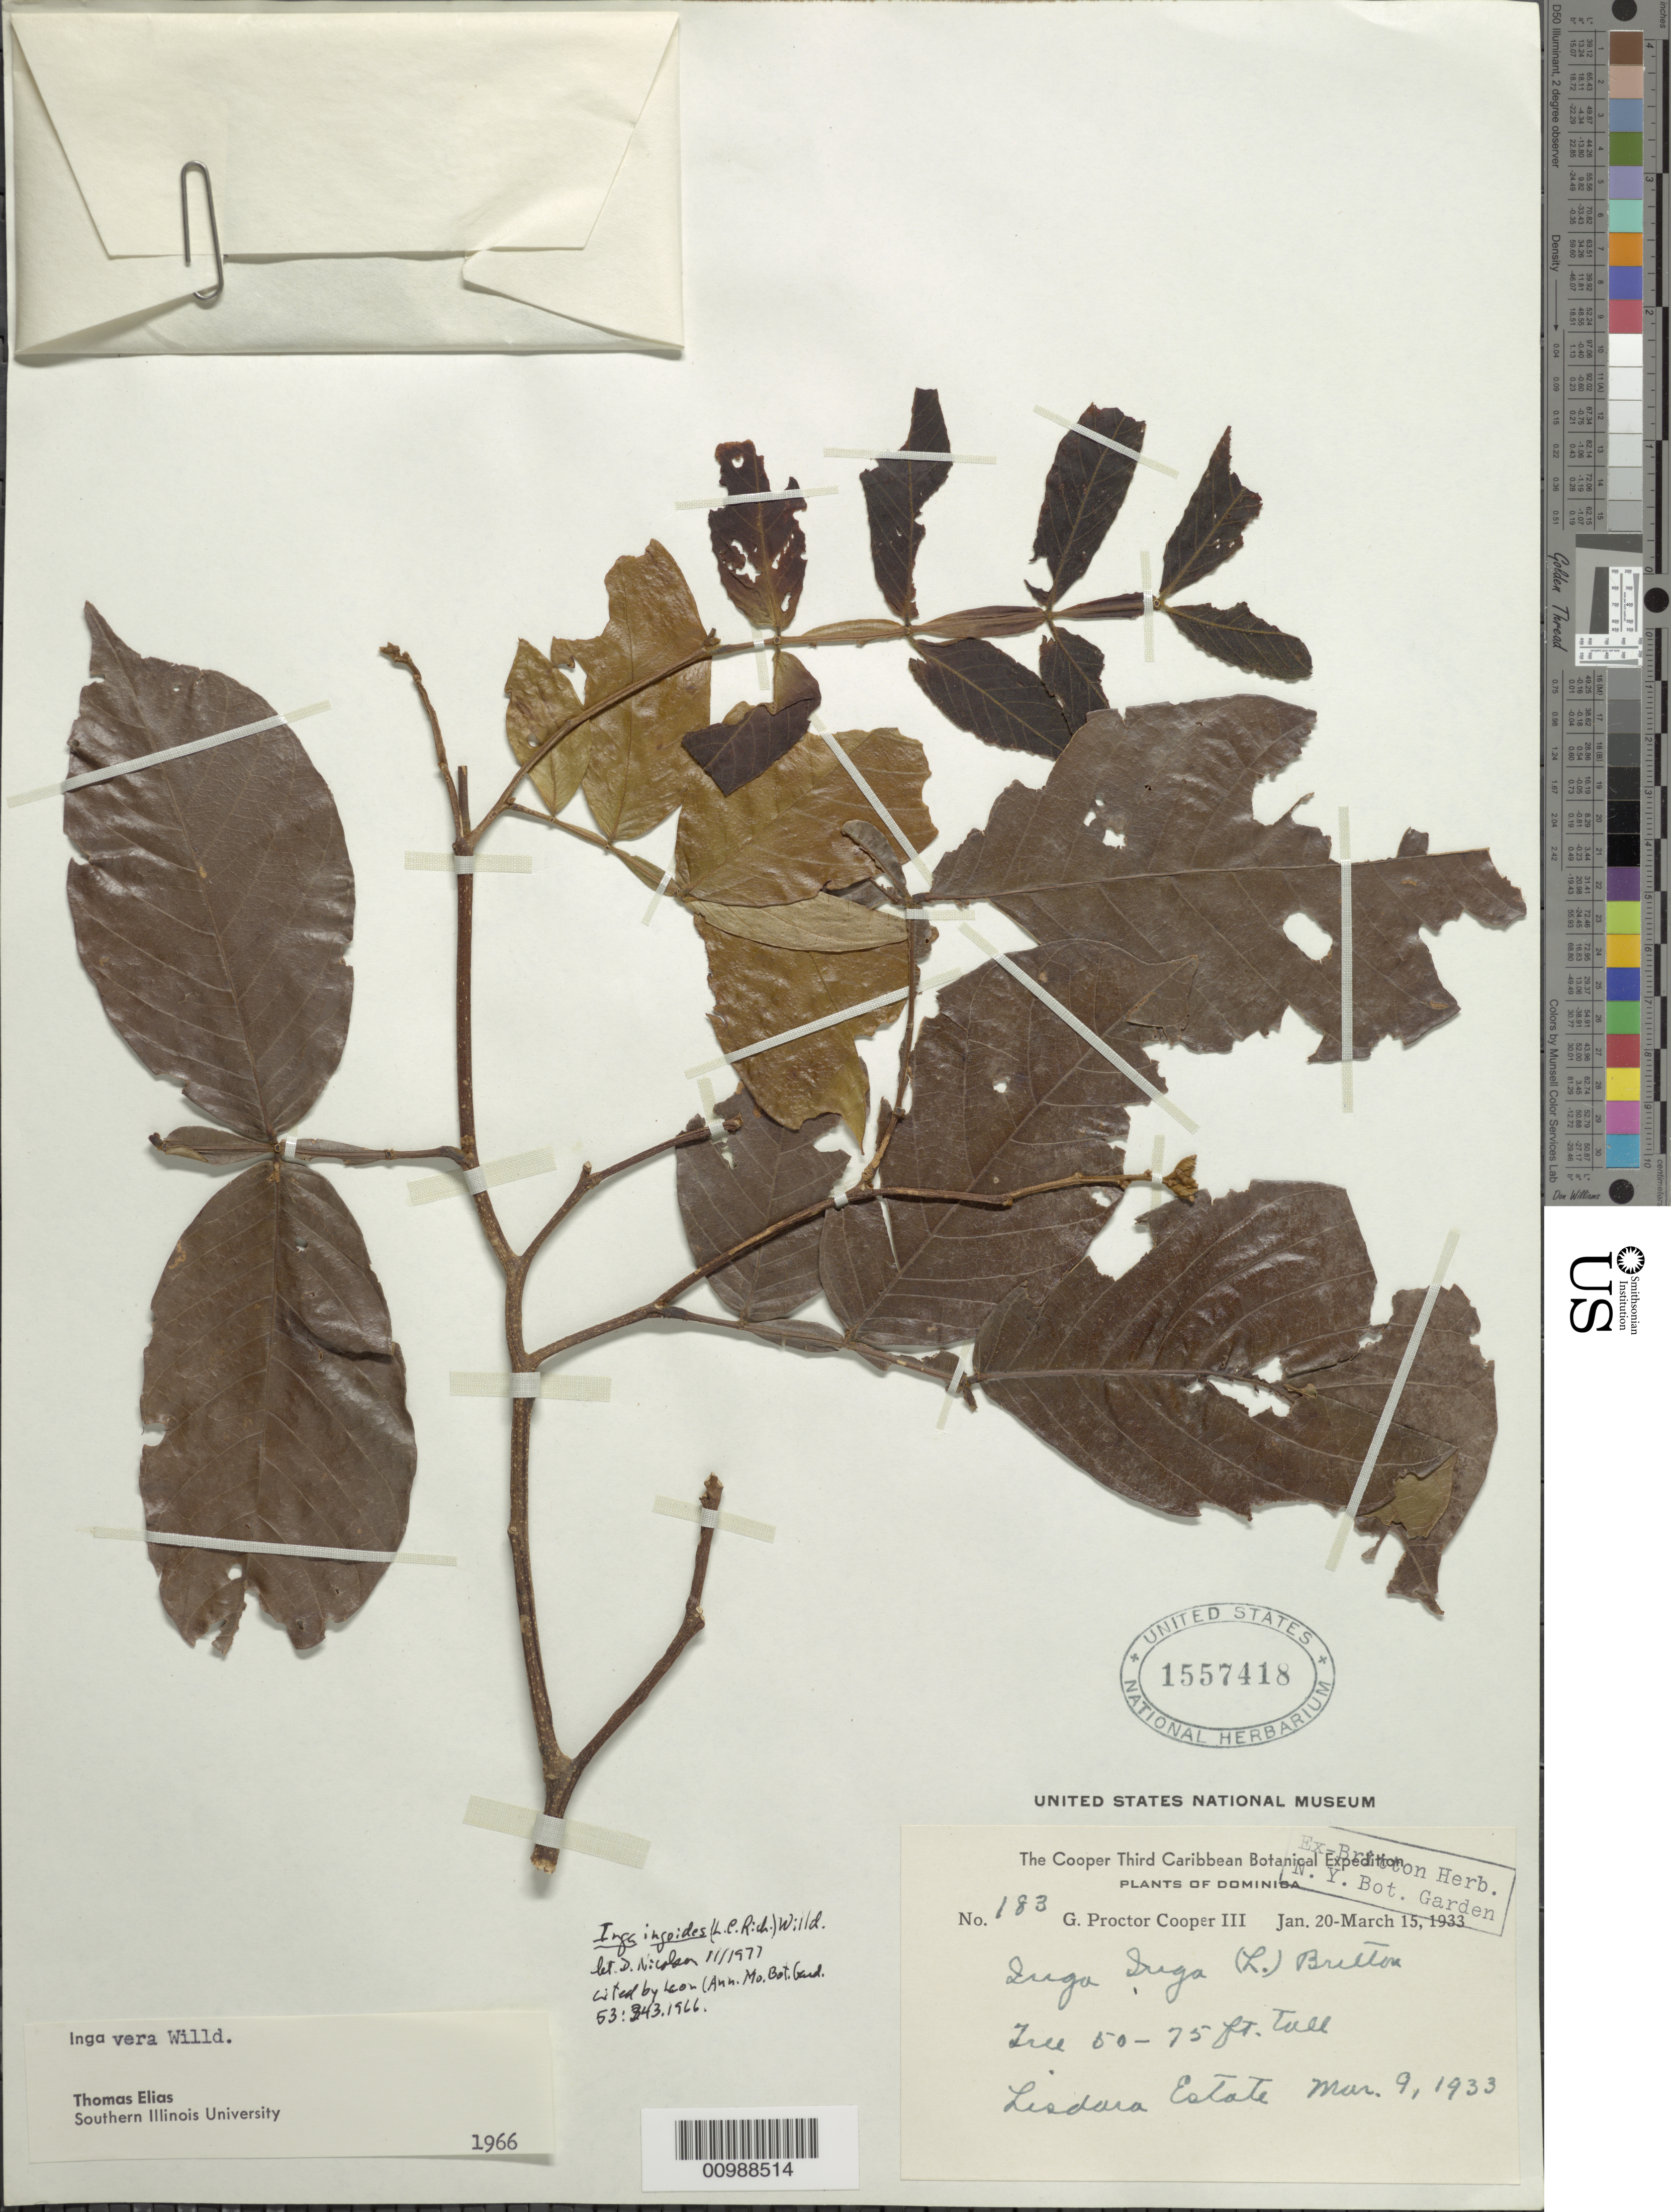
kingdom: Plantae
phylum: Tracheophyta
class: Magnoliopsida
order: Fabales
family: Fabaceae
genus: Inga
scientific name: Inga ingoides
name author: (Rich.) Willd.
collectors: G. Cooper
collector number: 183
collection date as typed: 09 Mar 1933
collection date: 1933-03-09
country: Dominica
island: Dominica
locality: Lisdora Estate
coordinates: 0 N, 0 E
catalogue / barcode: US 1557418